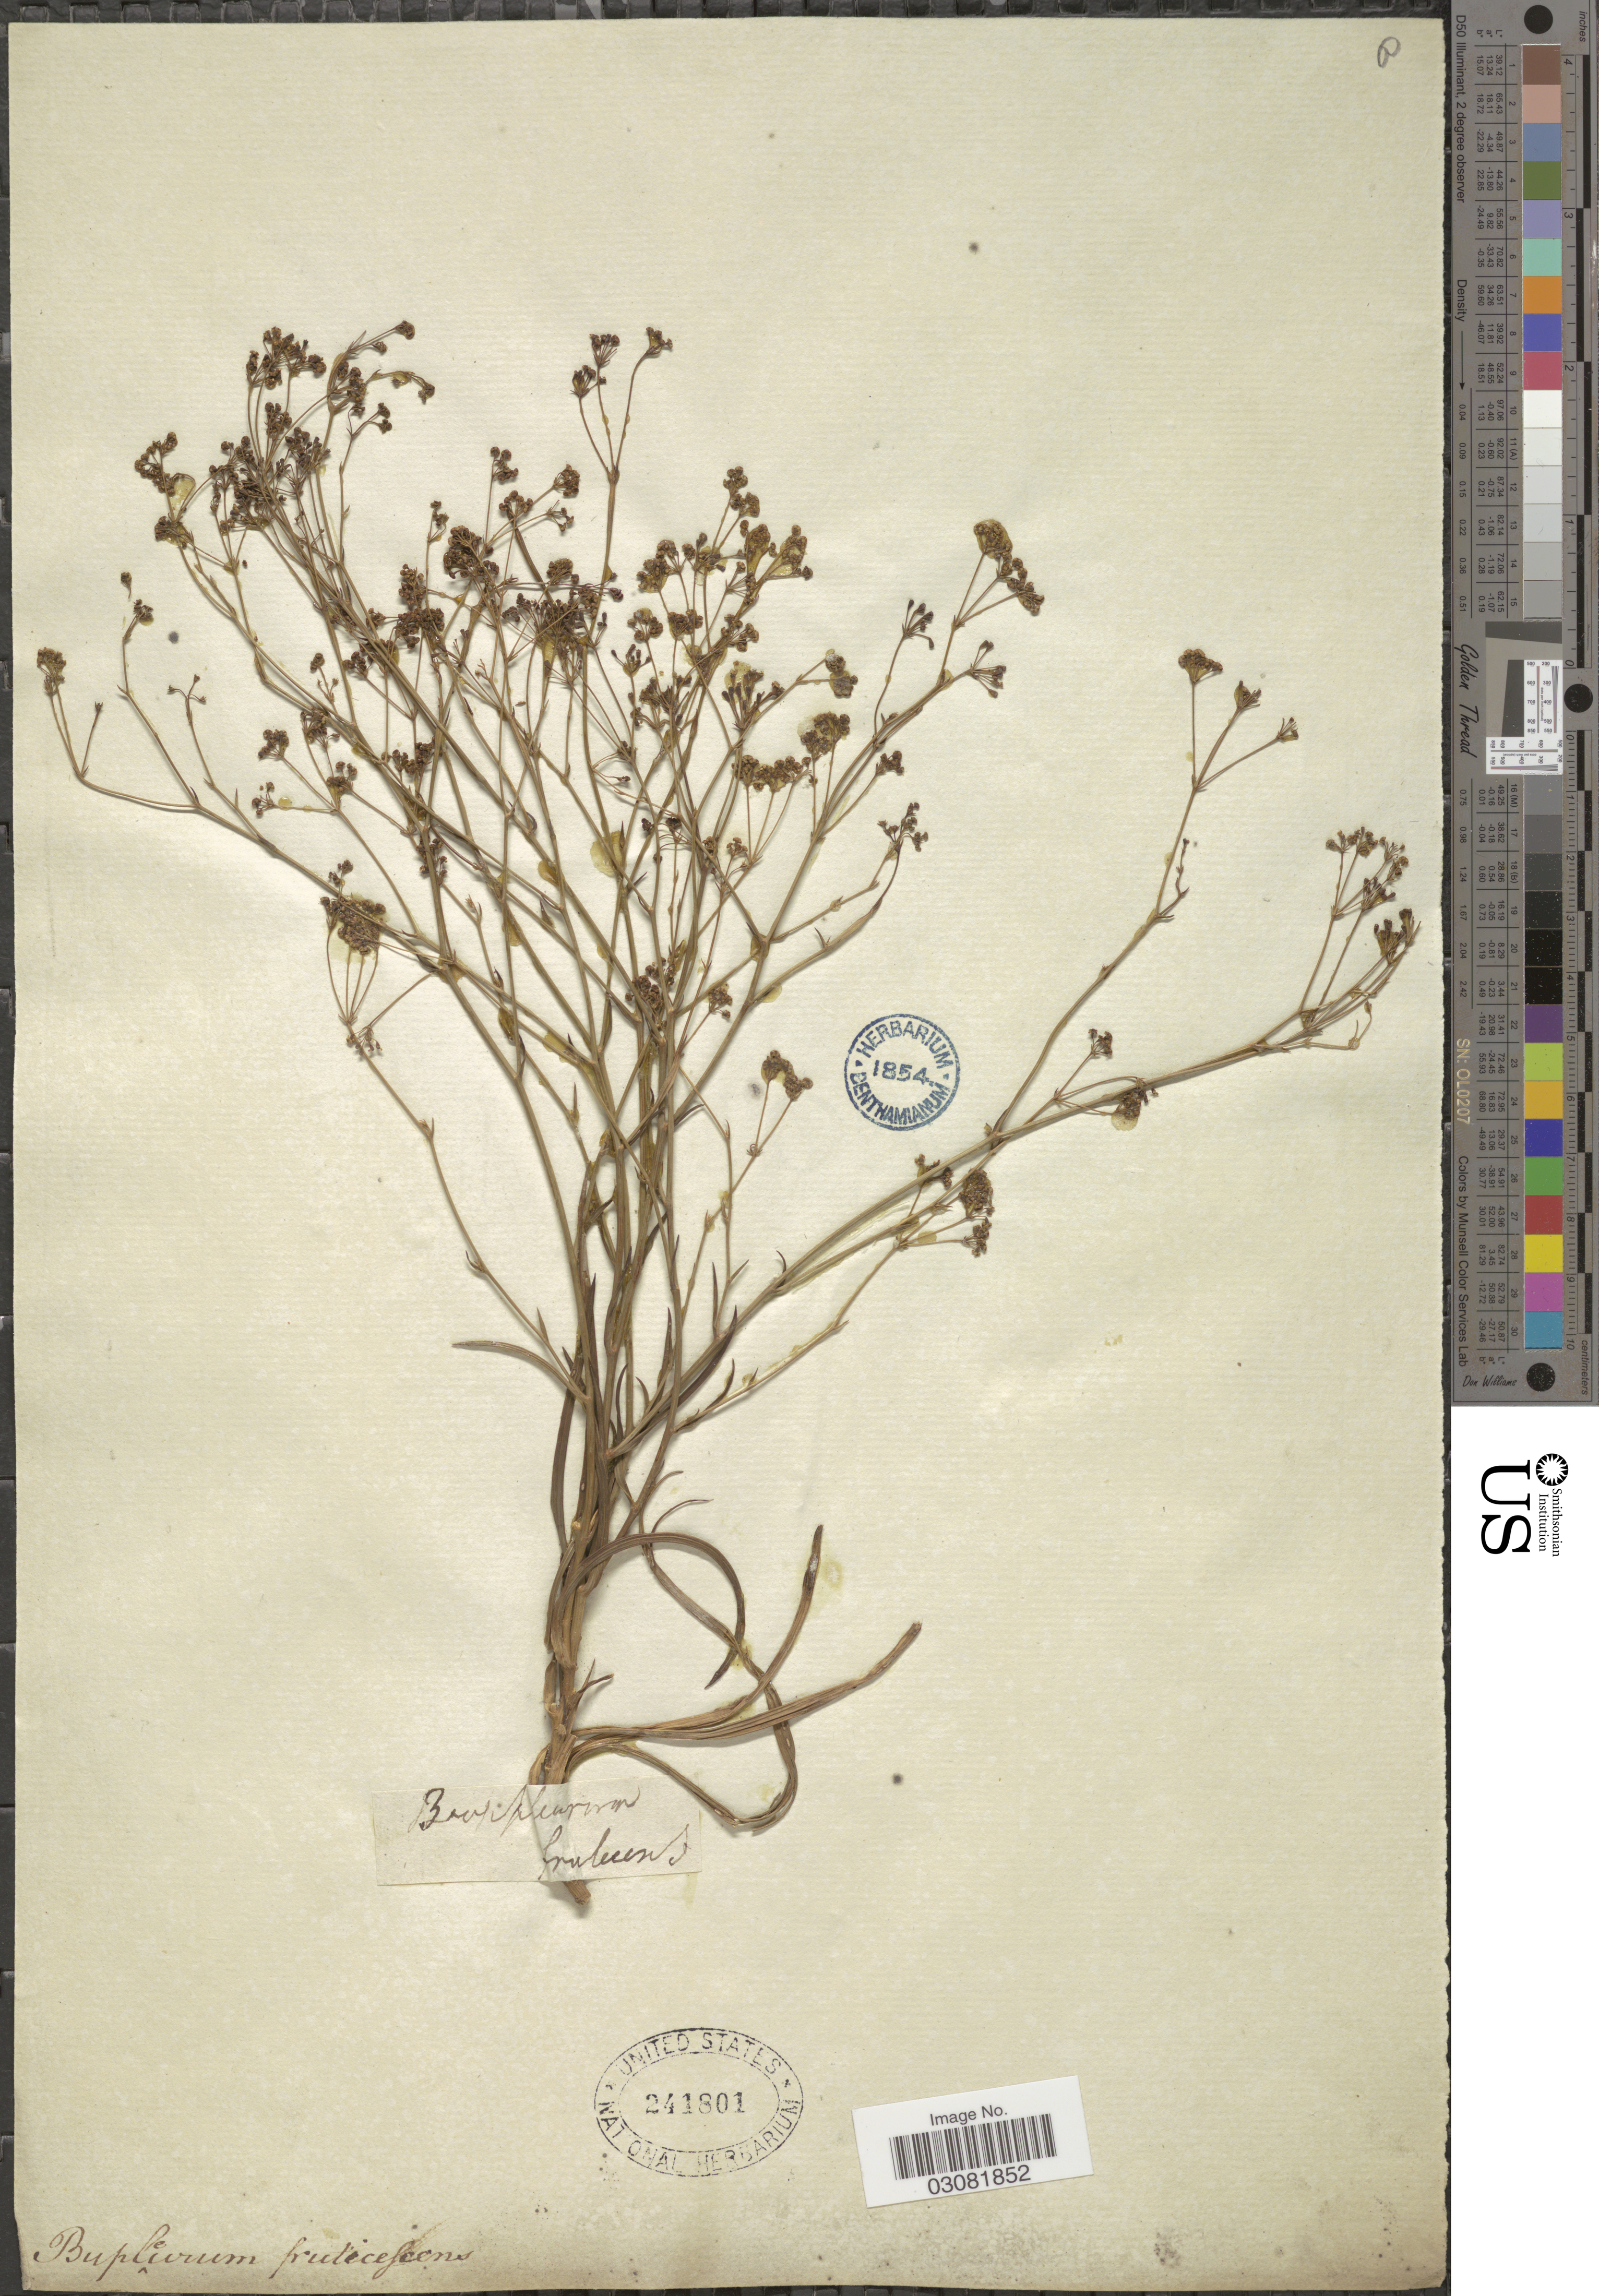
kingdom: Plantae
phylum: Tracheophyta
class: Magnoliopsida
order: Apiales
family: Apiaceae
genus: Bupleurum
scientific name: Bupleurum frutescens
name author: Hill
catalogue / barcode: US 241801